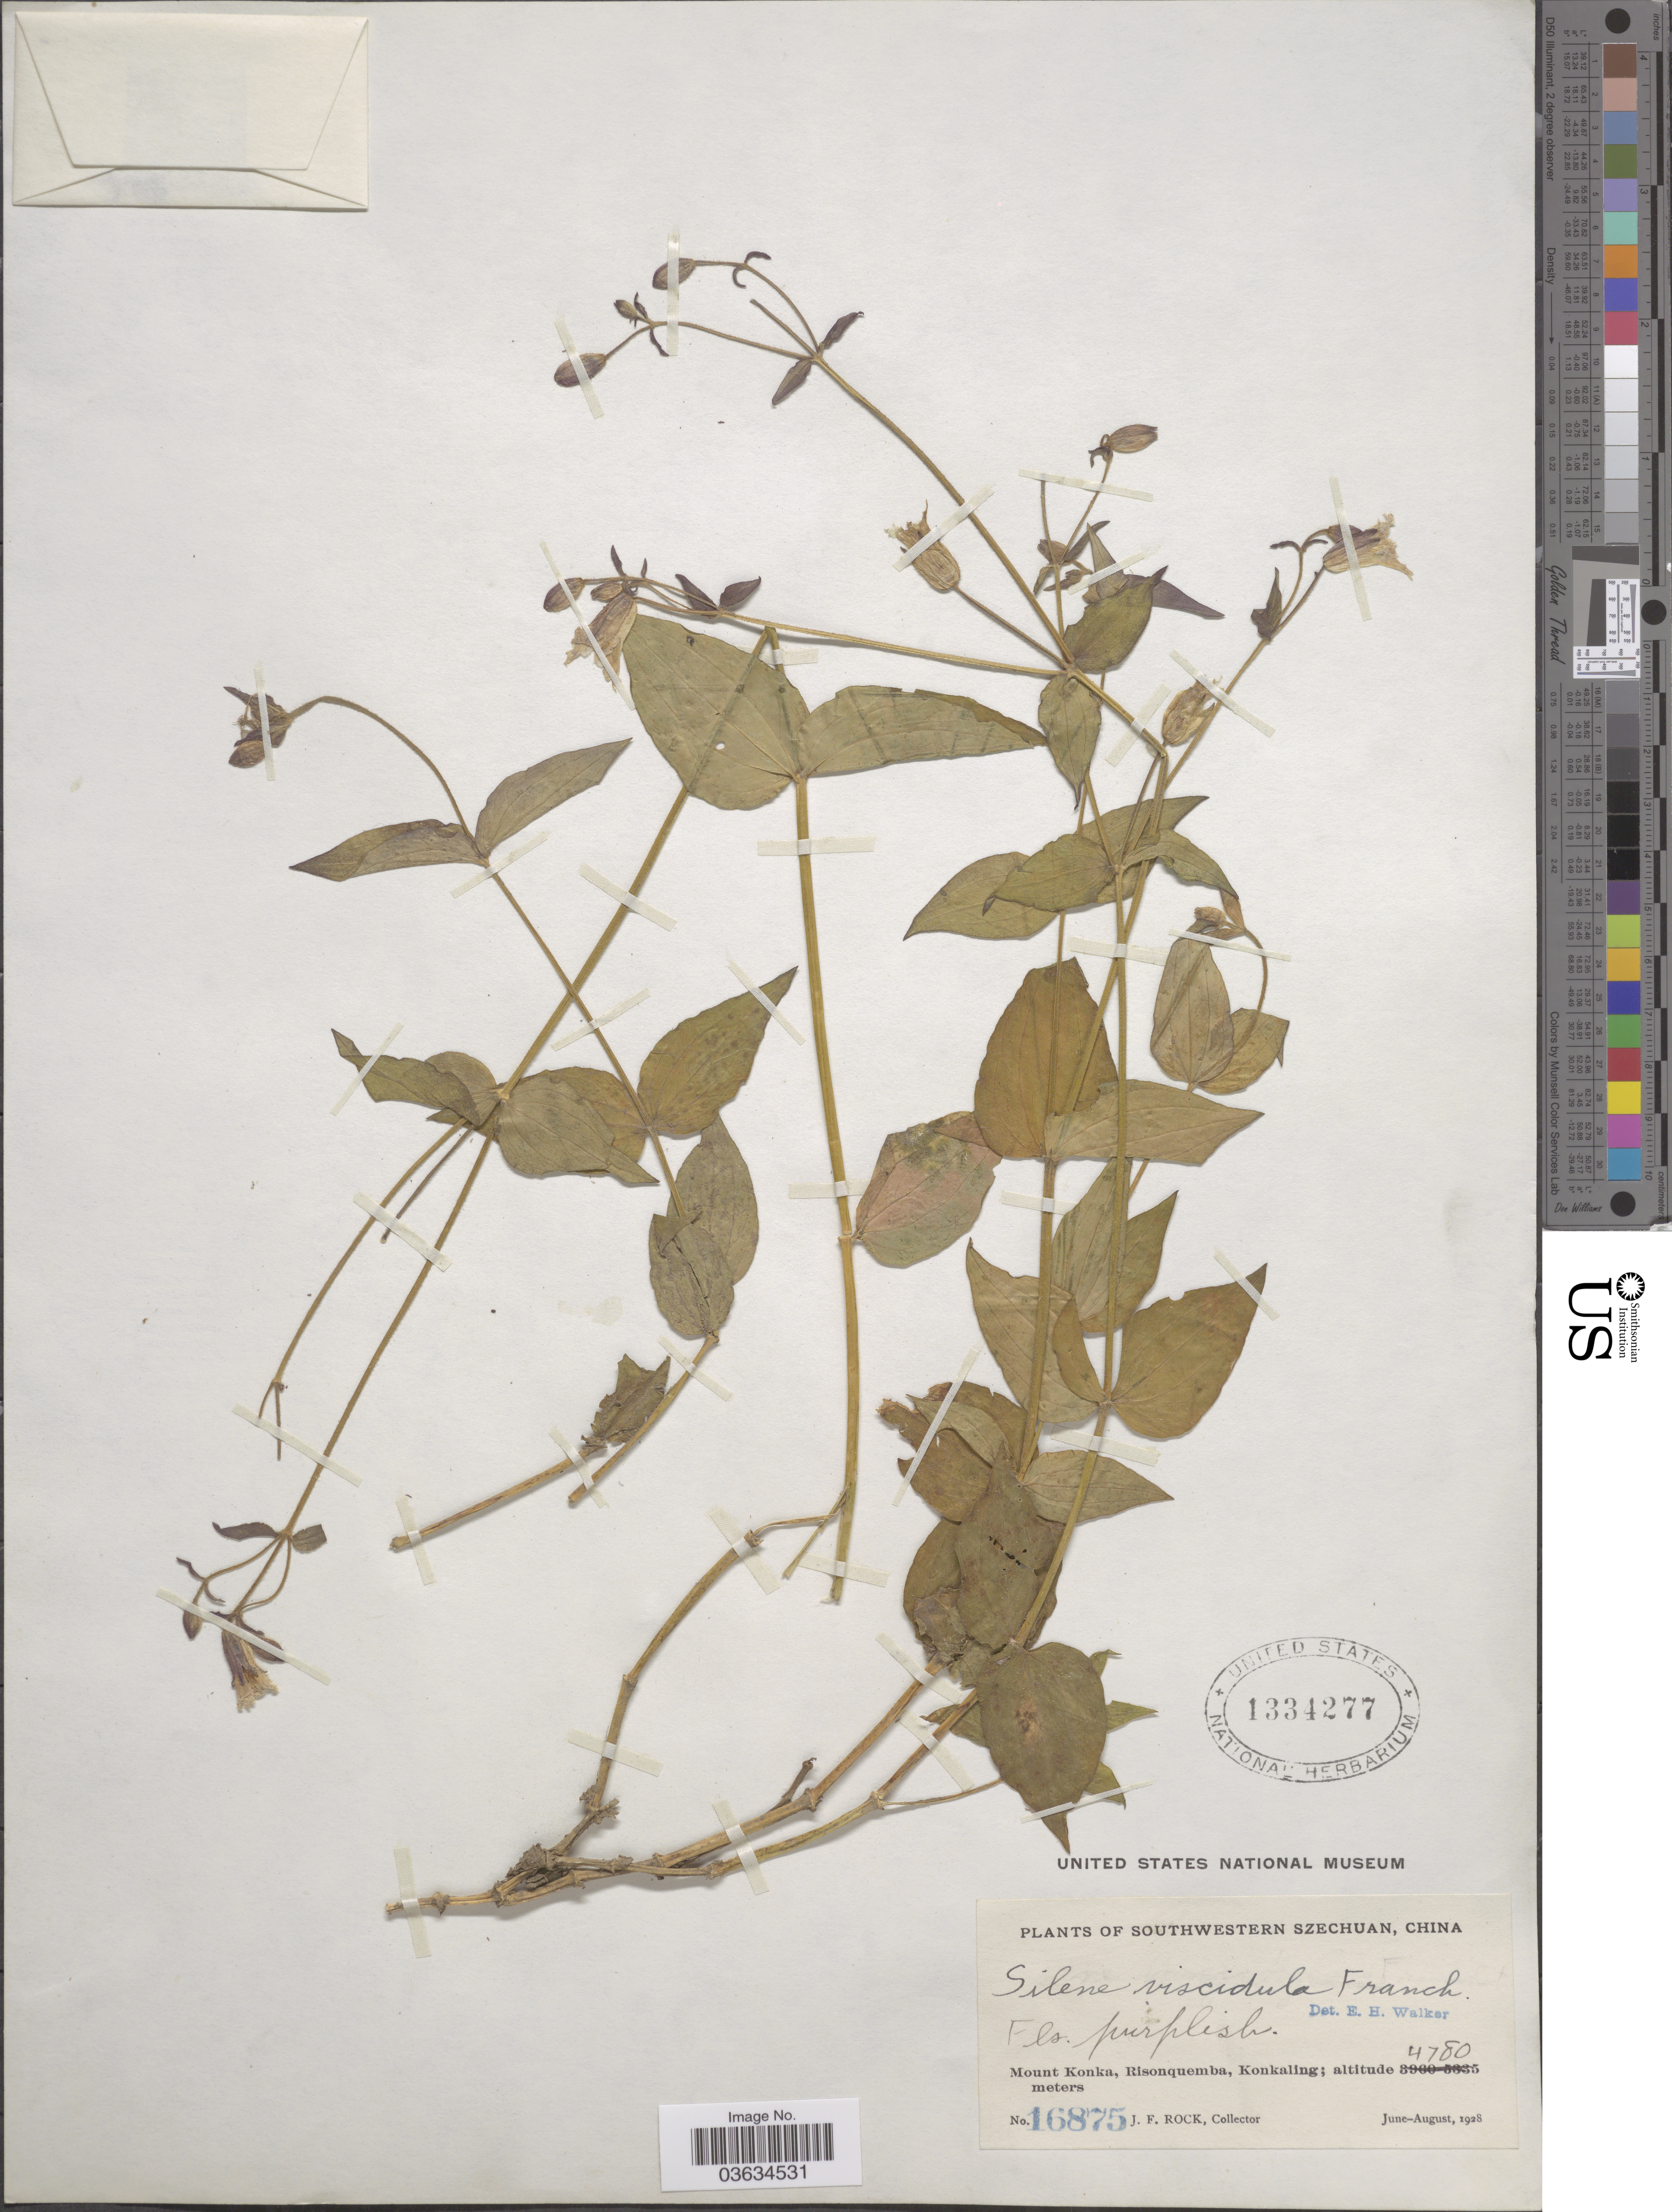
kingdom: Plantae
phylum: Tracheophyta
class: Magnoliopsida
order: Caryophyllales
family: Caryophyllaceae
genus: Silene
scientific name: Silene viscidula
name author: Franch.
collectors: J. Rock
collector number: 16875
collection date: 1928-06/1928-08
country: China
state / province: Sichuan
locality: Szechuan. Mount Konka, Risonquemba, Konkaling.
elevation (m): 4780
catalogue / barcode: US 1334277